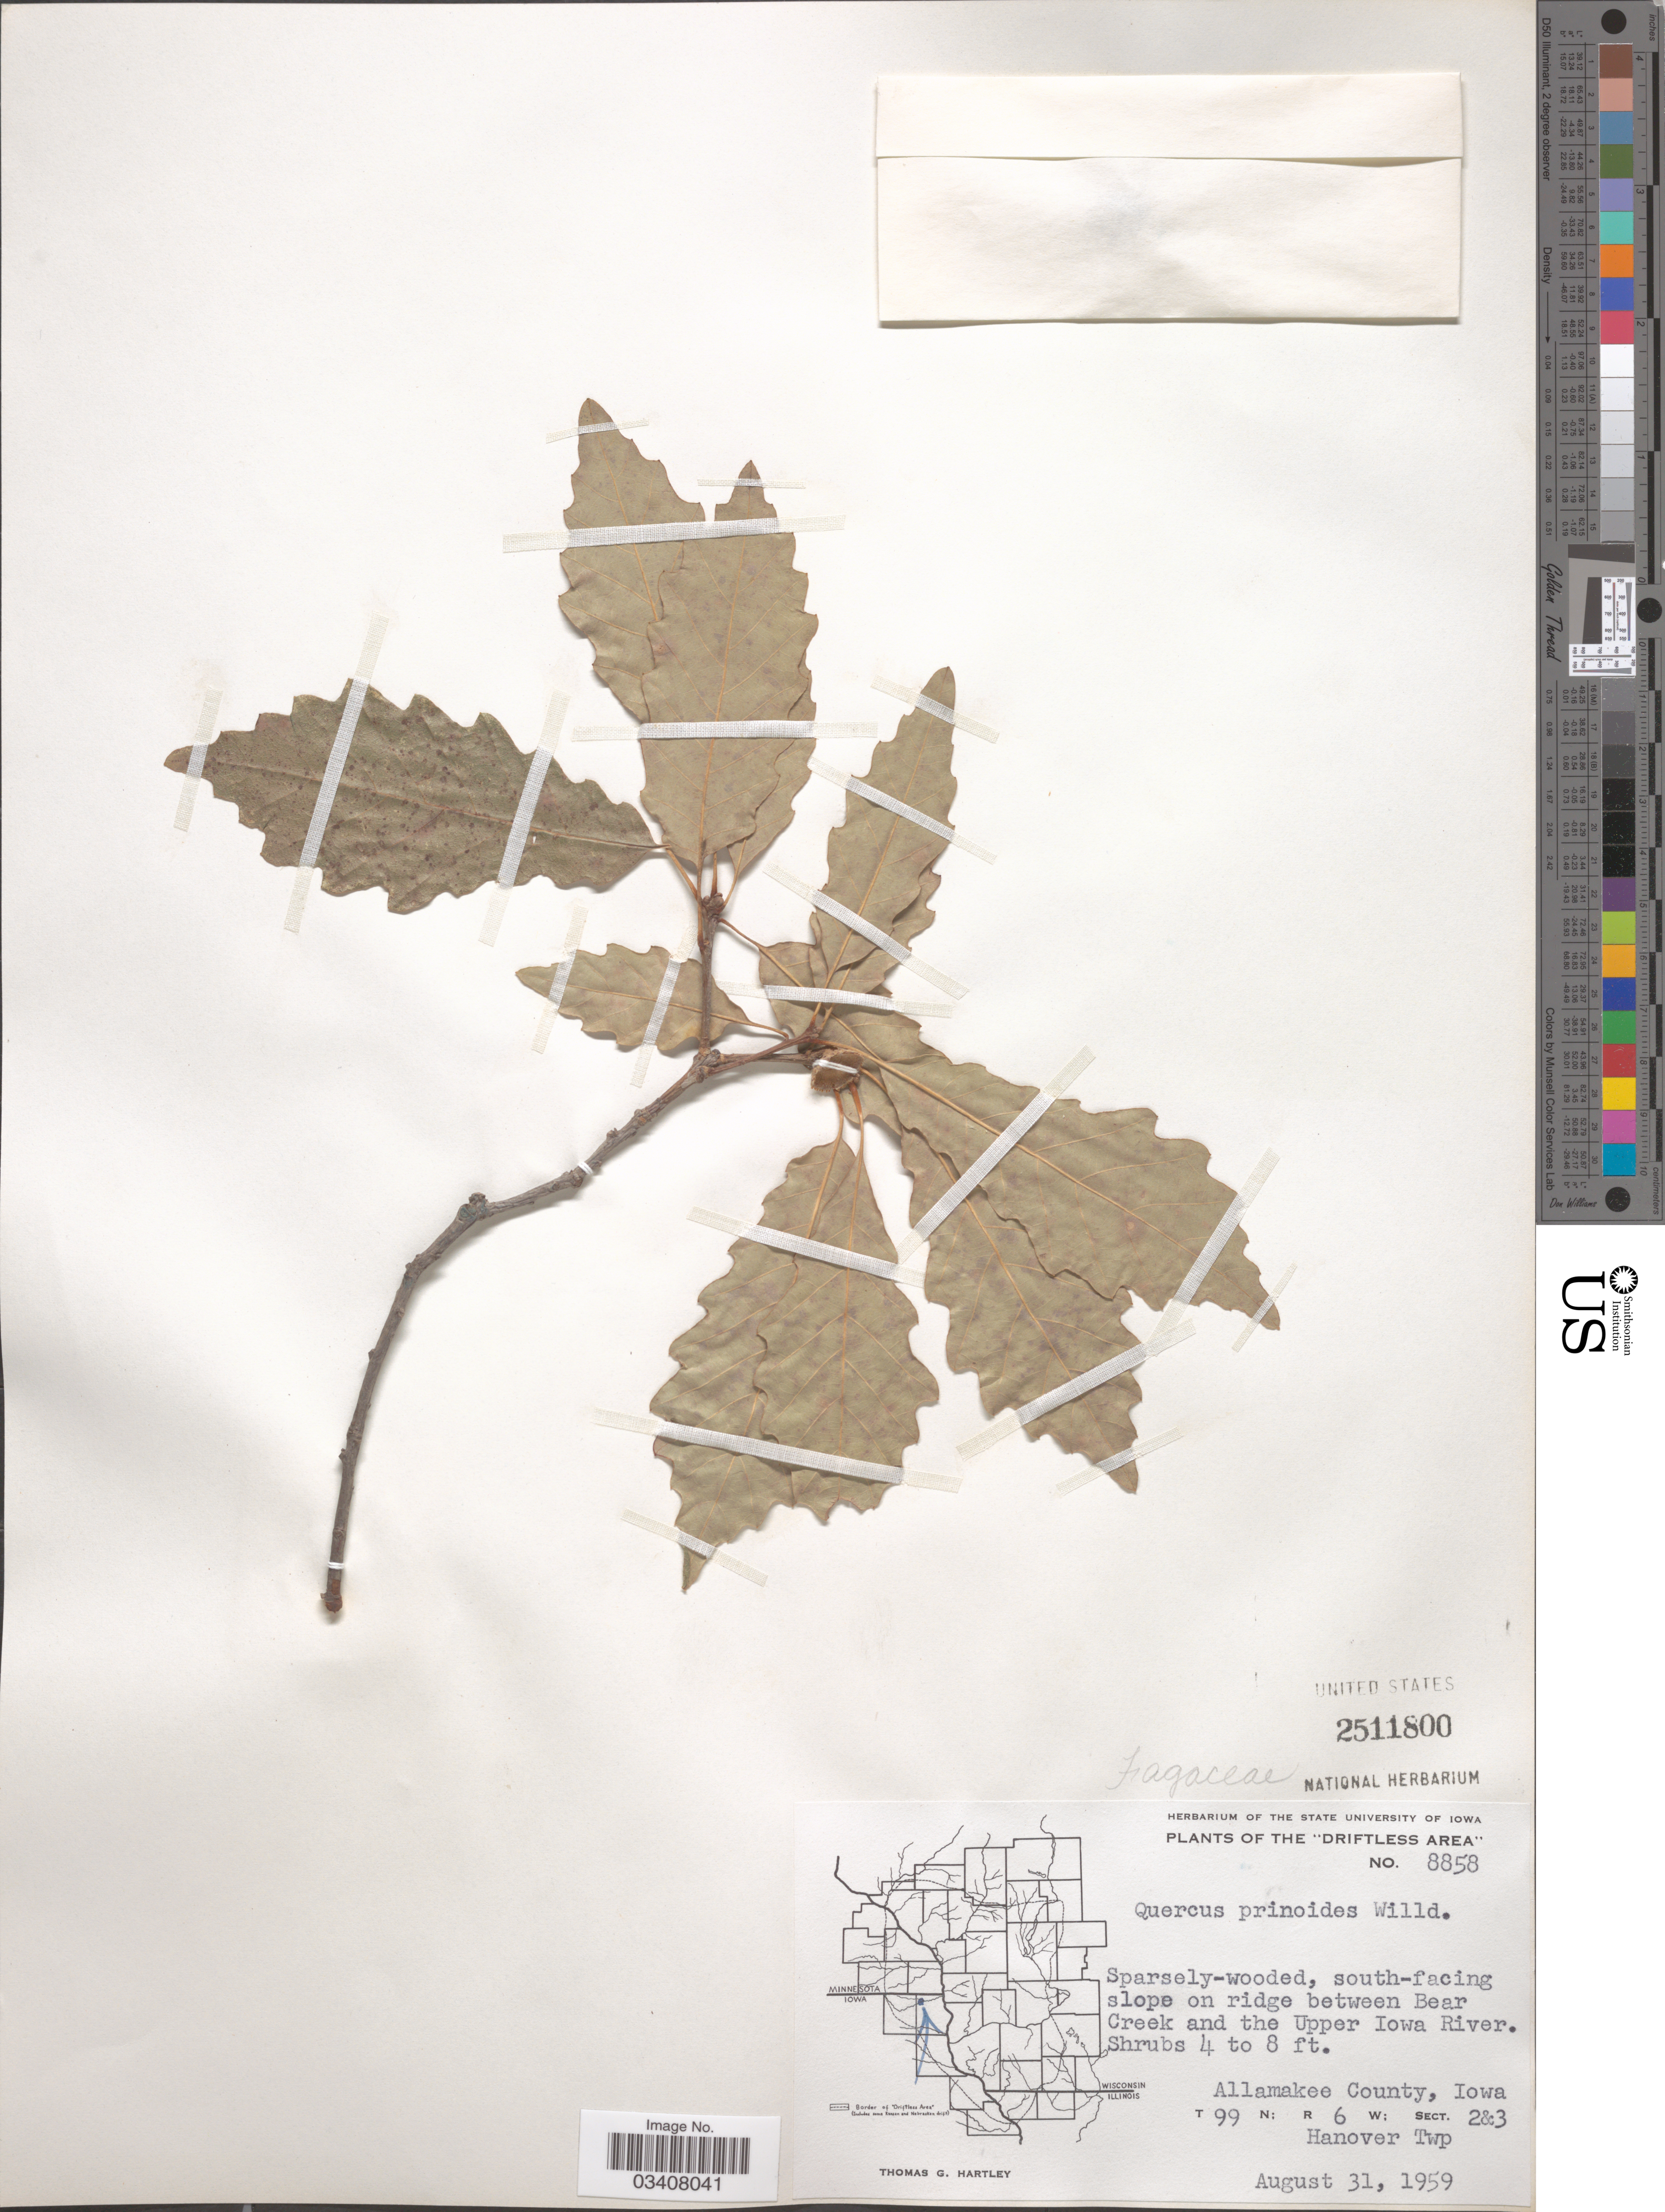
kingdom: Plantae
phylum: Tracheophyta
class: Magnoliopsida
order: Fagales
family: Fagaceae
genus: Quercus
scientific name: Quercus prinoides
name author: Willd.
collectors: T. G. Hartley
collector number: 8858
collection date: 1959-08-31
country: United States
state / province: Iowa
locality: The 'Driftless Area'. Sparsely-wooded, south-facing slope on ridge between Bear Creek and the Upper Iowa River. Allamakee County, (T 99 N; R 6 W; Sect. 2&3 Hanover Twp.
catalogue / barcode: US 2511800